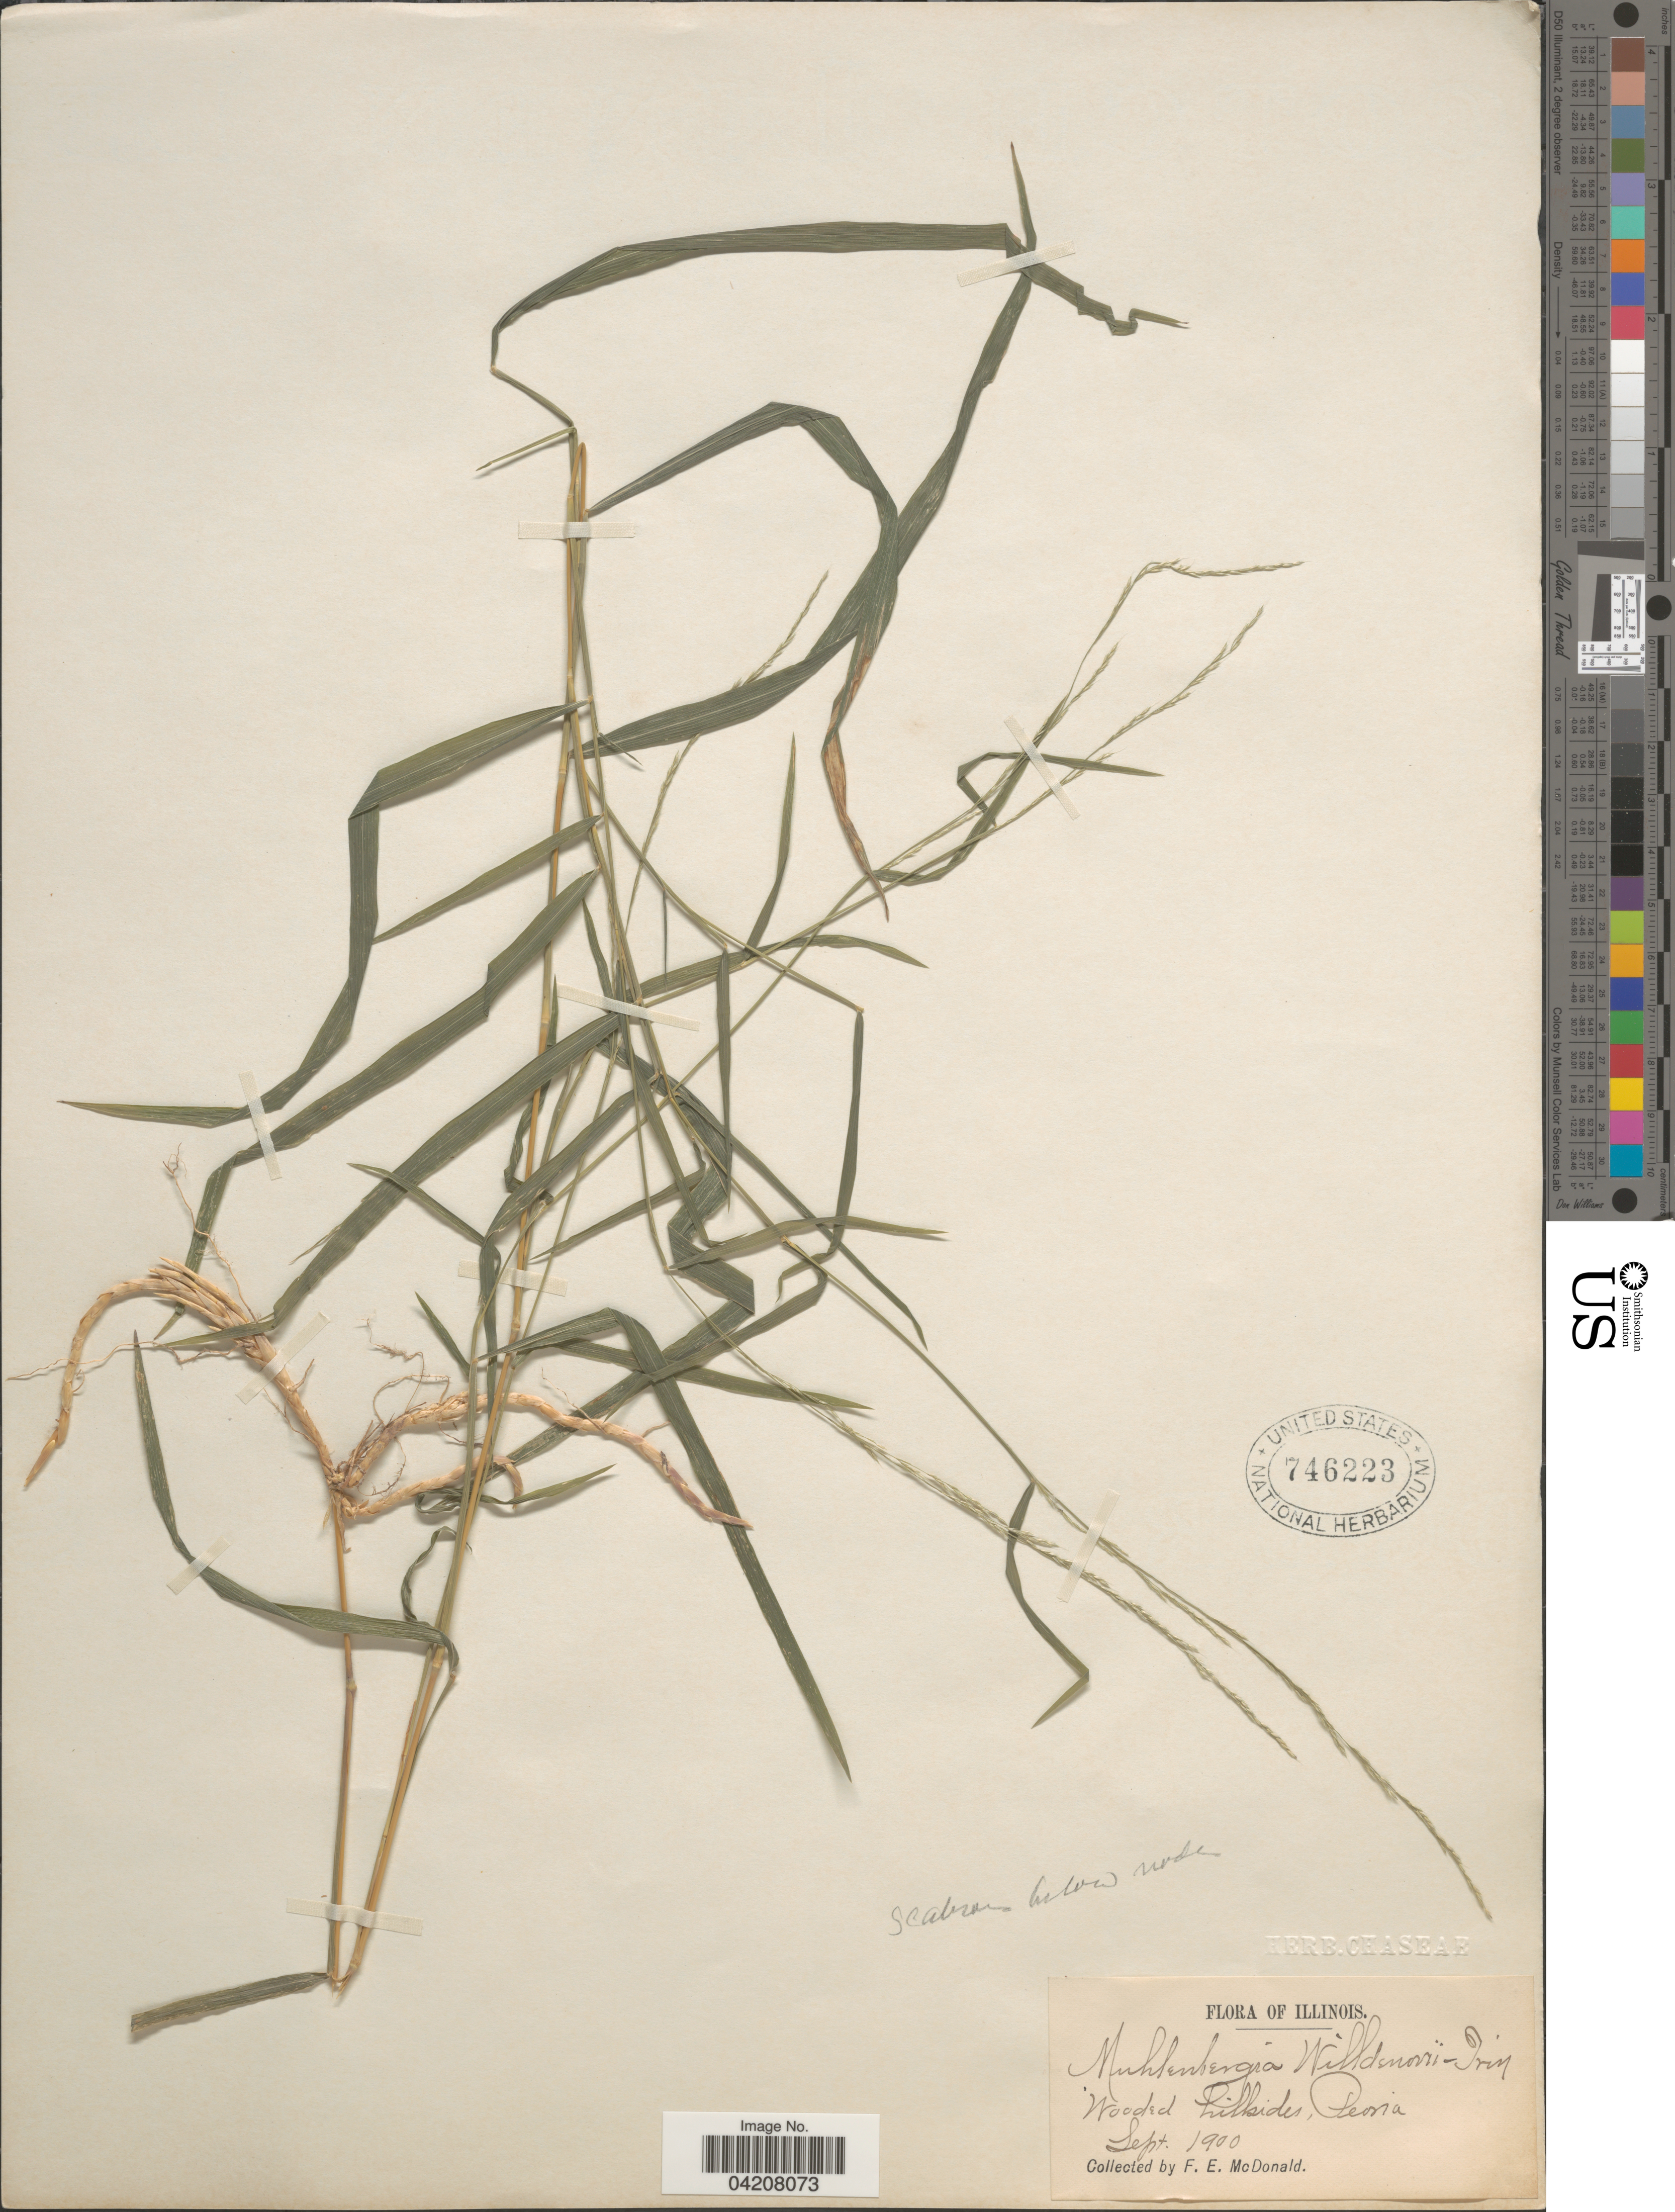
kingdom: Plantae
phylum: Tracheophyta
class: Liliopsida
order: Poales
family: Poaceae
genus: Muhlenbergia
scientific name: Muhlenbergia bushii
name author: R.W. Pohl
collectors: F. E. McDonald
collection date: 1900-09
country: United States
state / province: Illinois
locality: Wooded hillsides, Peoria.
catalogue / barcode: US 746223